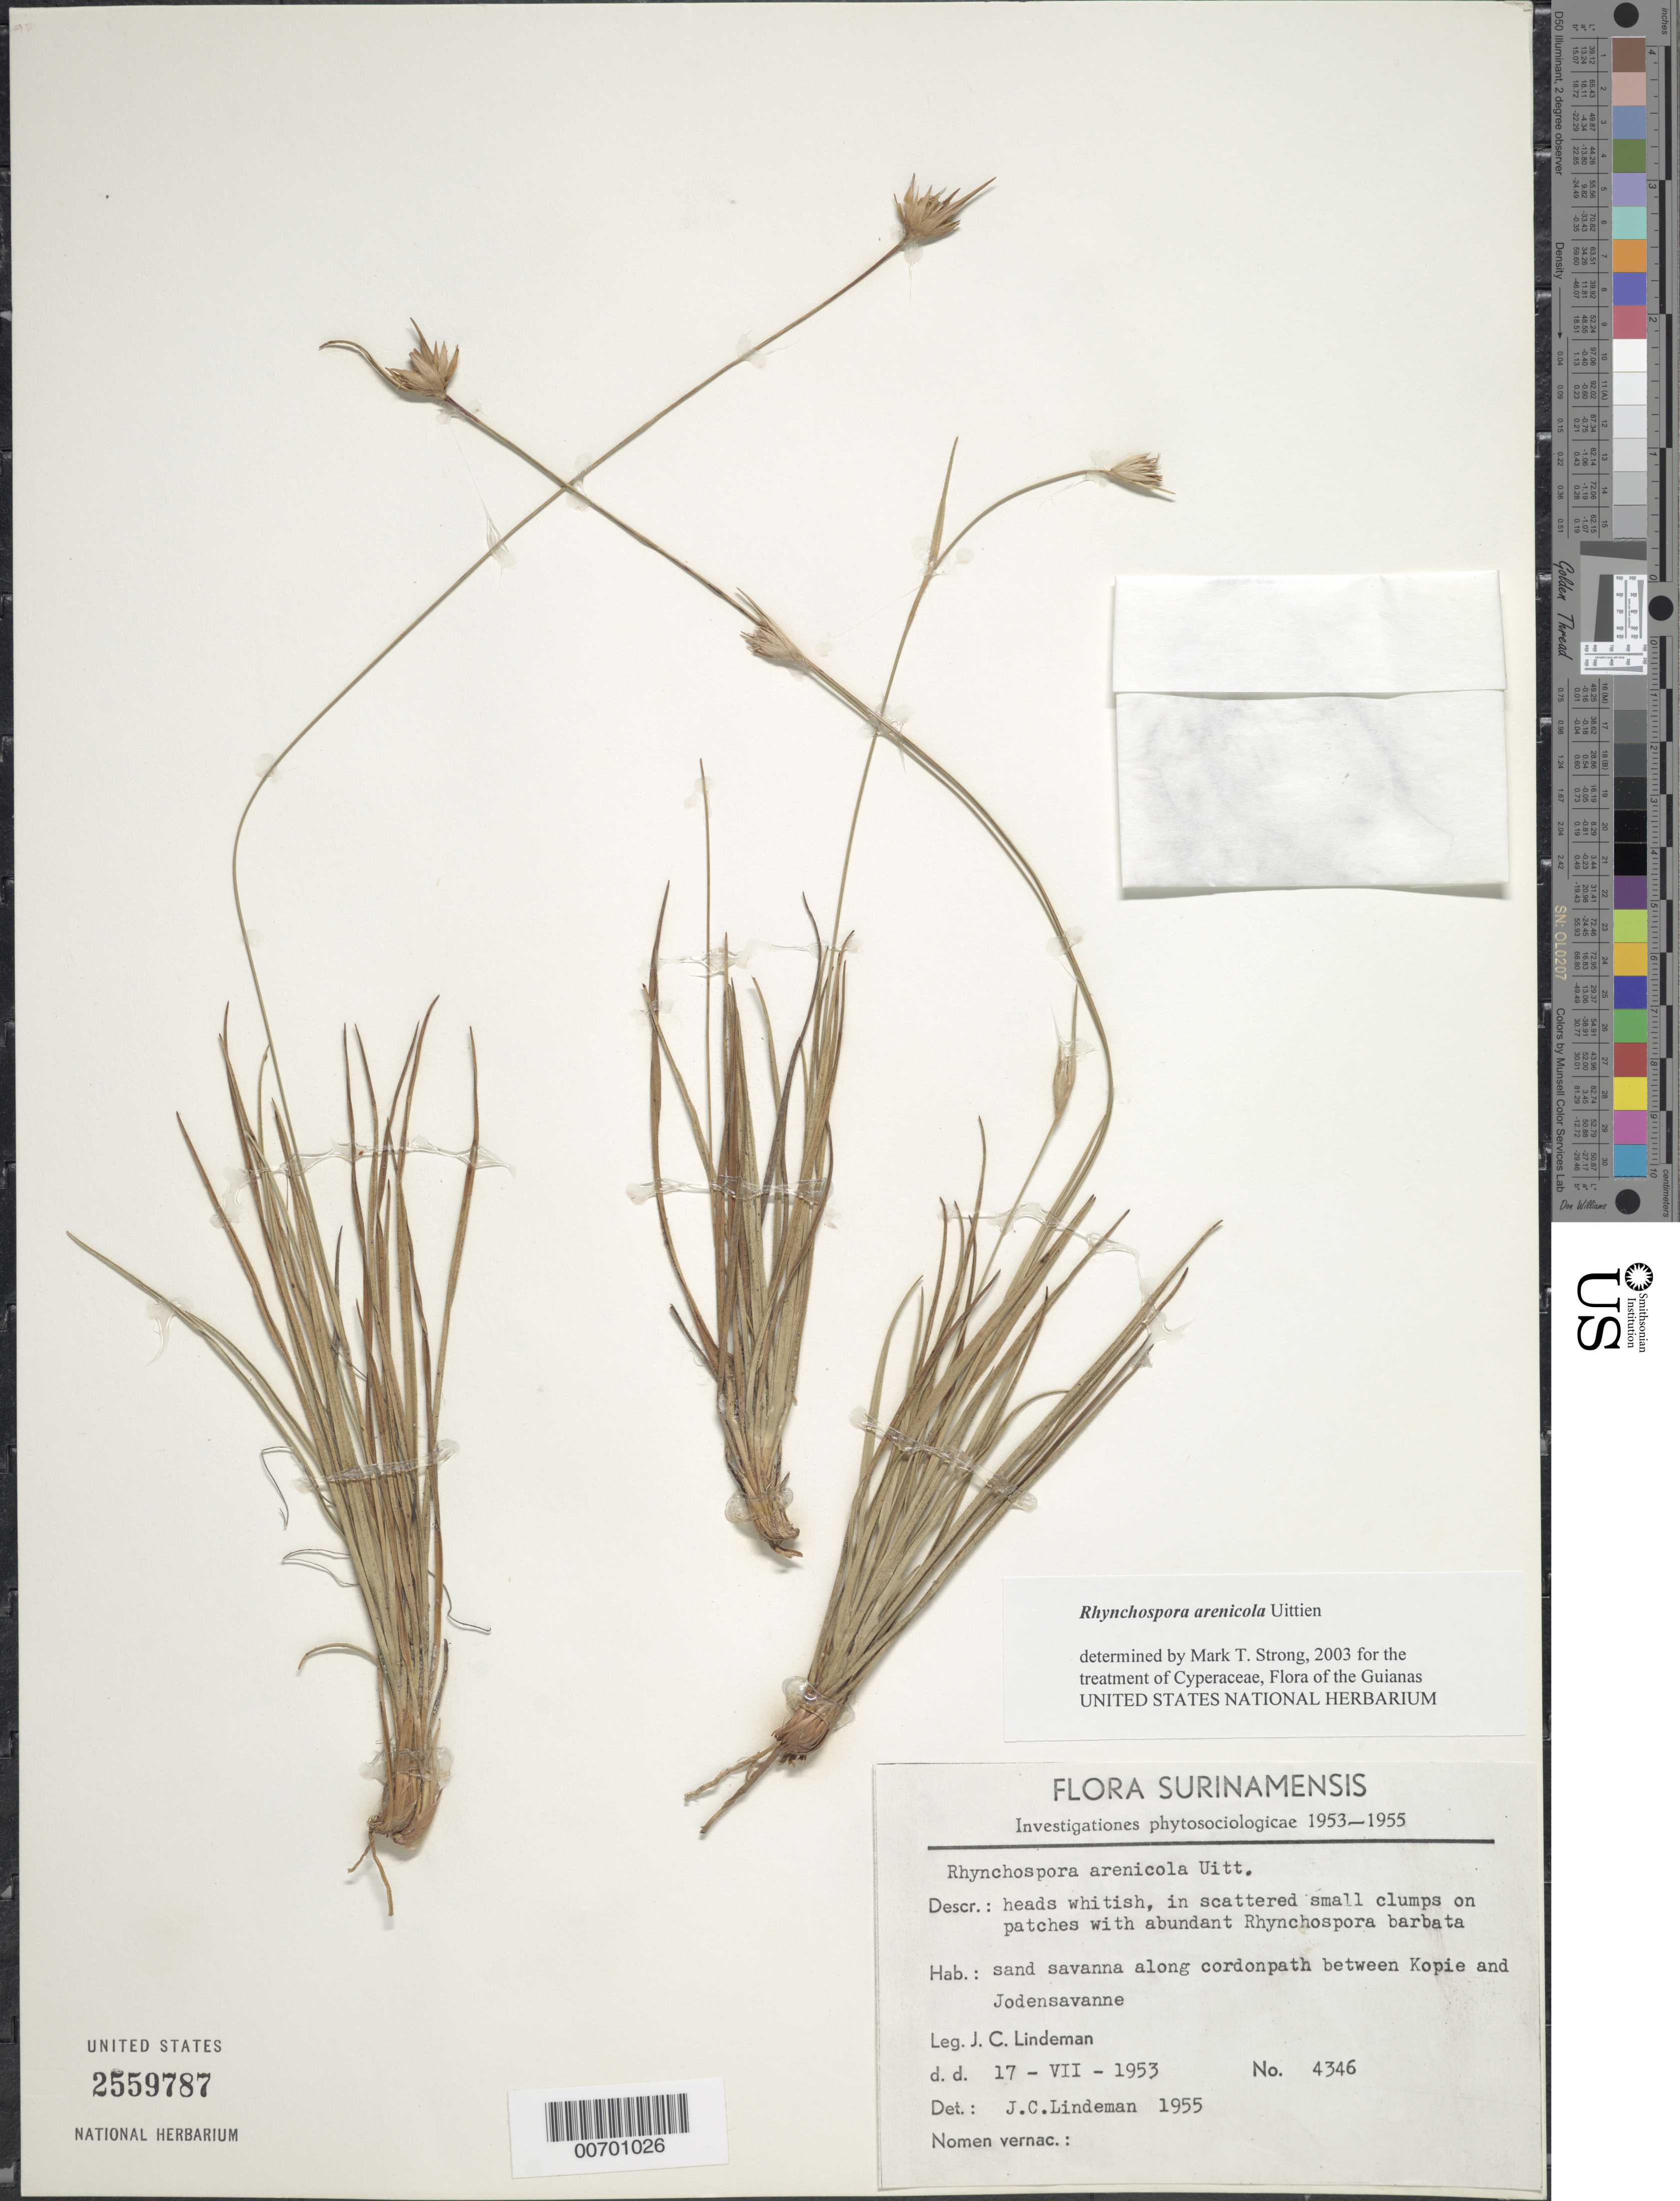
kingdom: Plantae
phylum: Tracheophyta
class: Liliopsida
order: Poales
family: Cyperaceae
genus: Rhynchospora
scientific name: Rhynchospora arenicola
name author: Uittien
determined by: Lindeman, J. C.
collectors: J. C. Lindeman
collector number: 4346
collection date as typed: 17-Jul-53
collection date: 1953-07-17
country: Suriname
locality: Kopie to Jodensavanne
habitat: Sand savanna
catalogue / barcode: US 2559787